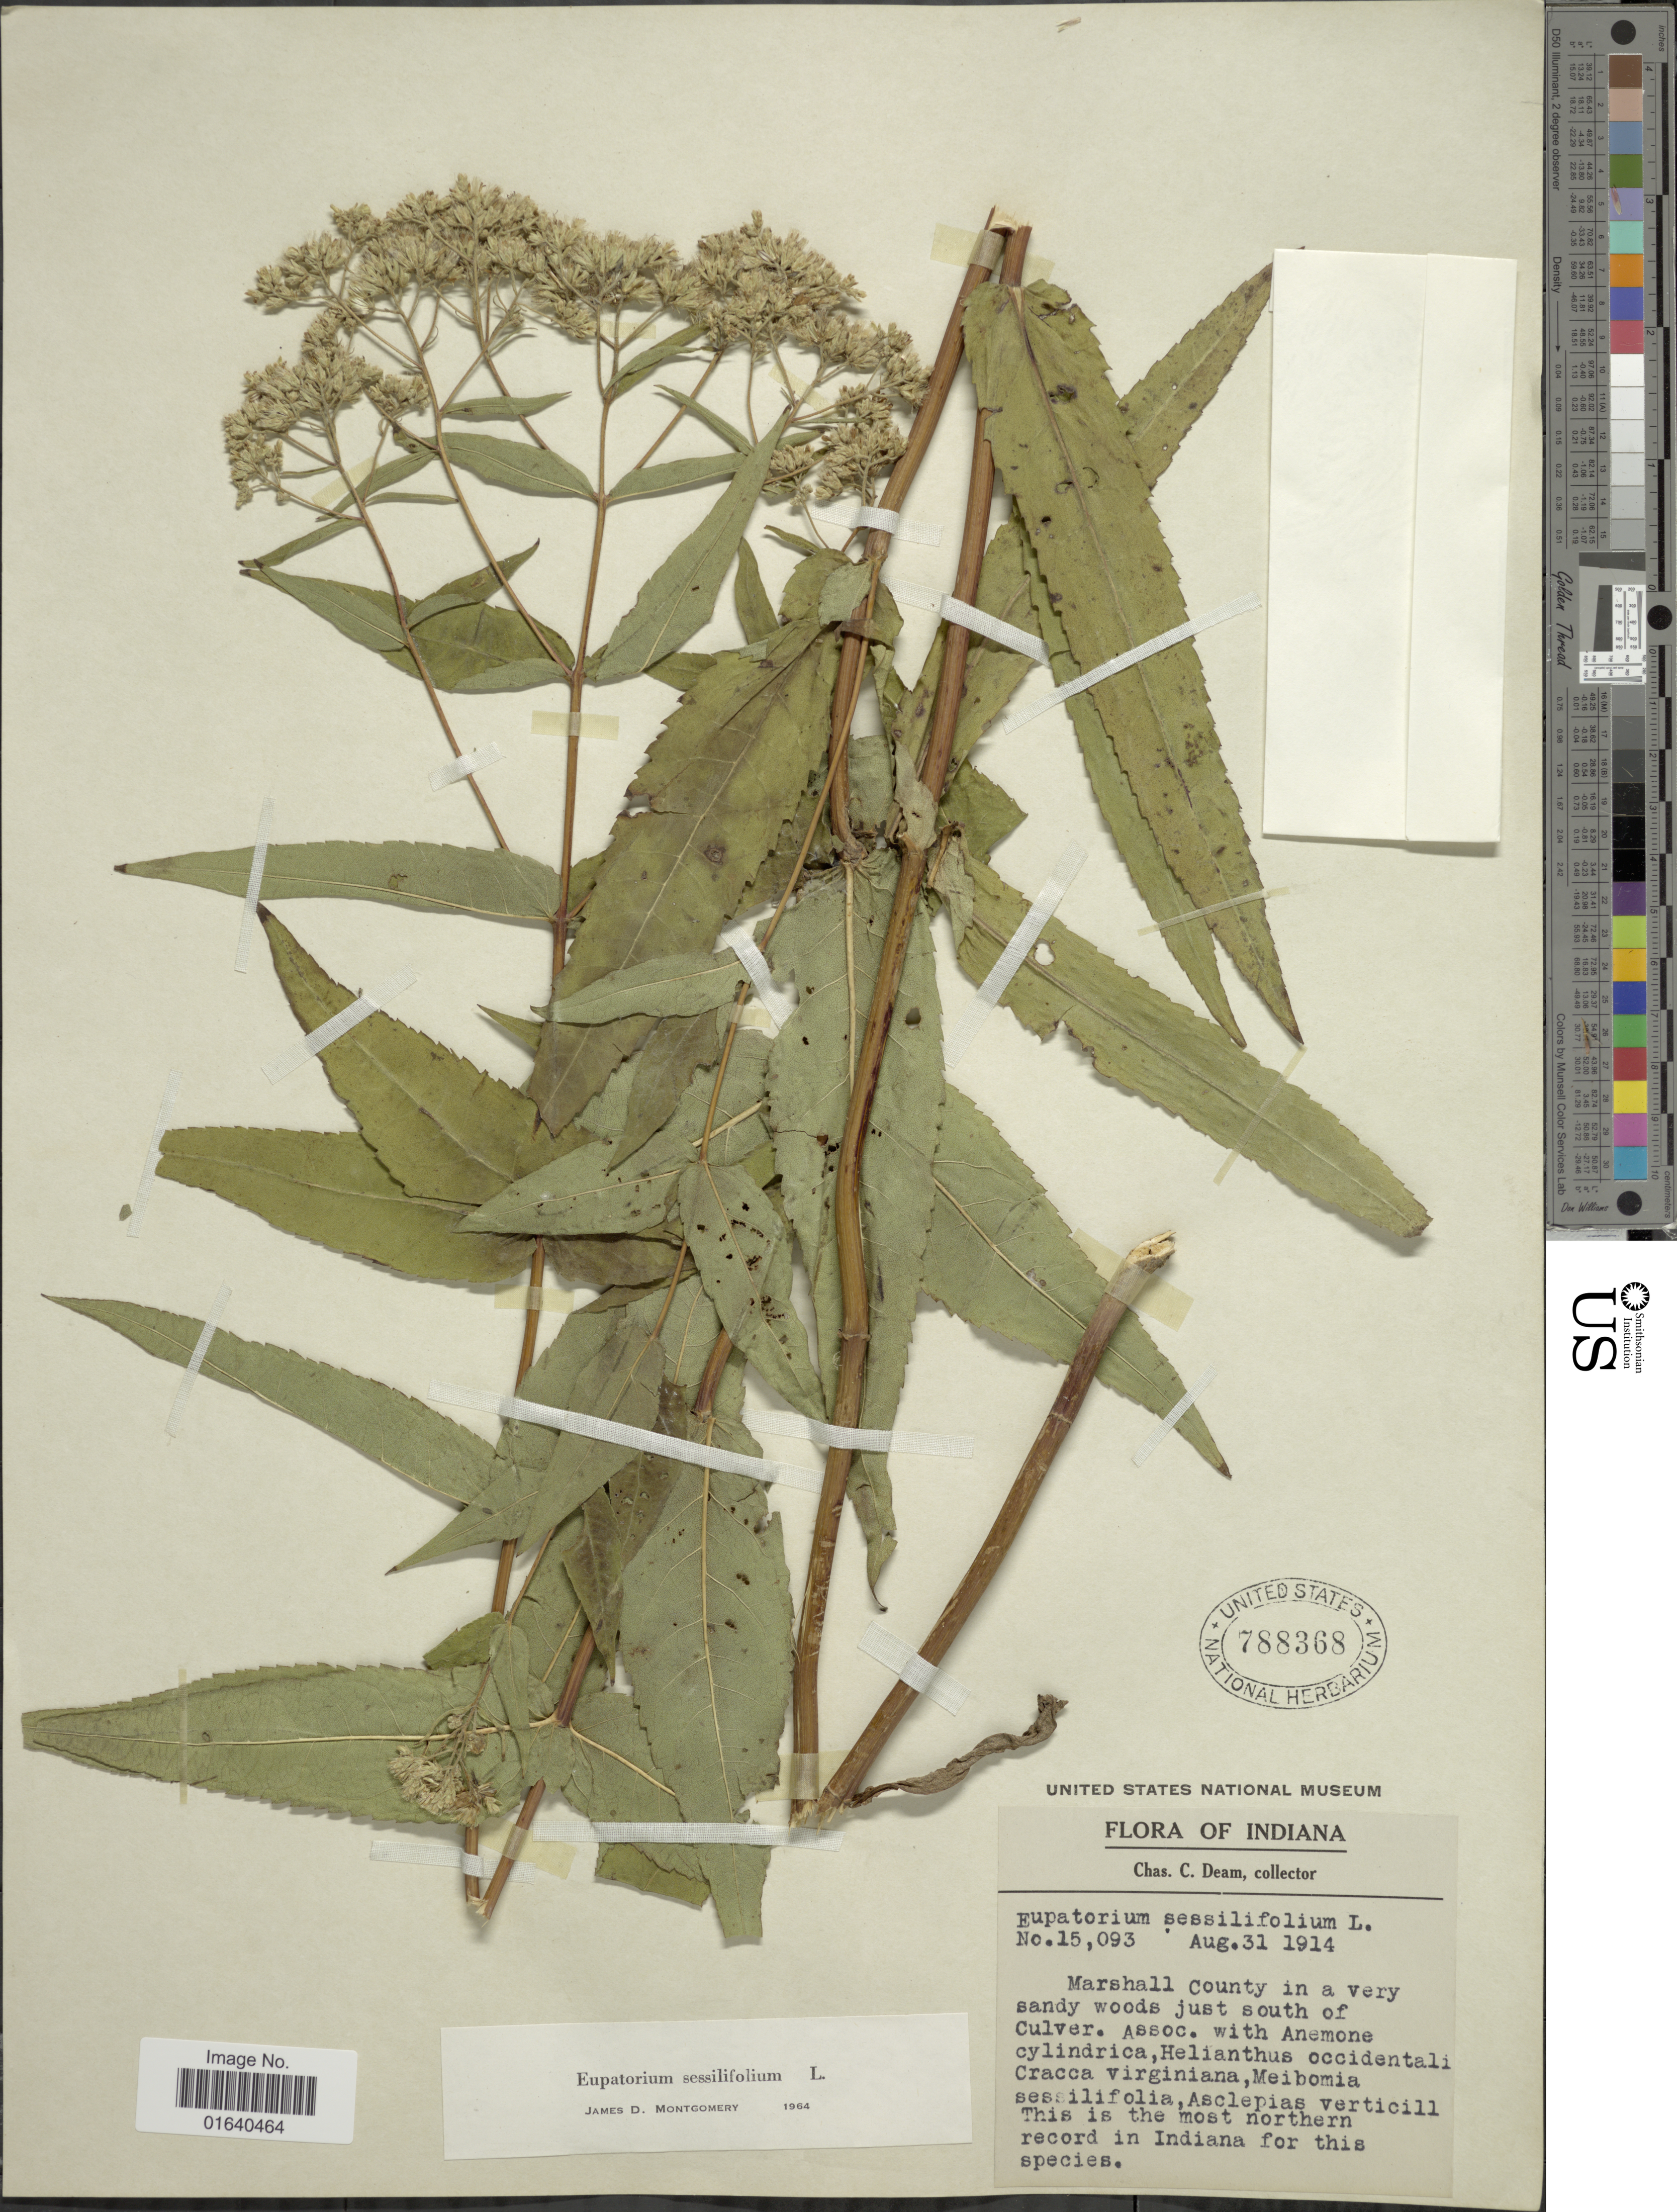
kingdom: Plantae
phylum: Tracheophyta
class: Magnoliopsida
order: Asterales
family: Asteraceae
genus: Eupatorium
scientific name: Eupatorium sessilifolium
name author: L.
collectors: C. C. Deam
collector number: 15093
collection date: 1914-08-31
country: United States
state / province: Indiana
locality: Marshall County in a very sandy woods just south of Culver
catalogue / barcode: US 788368